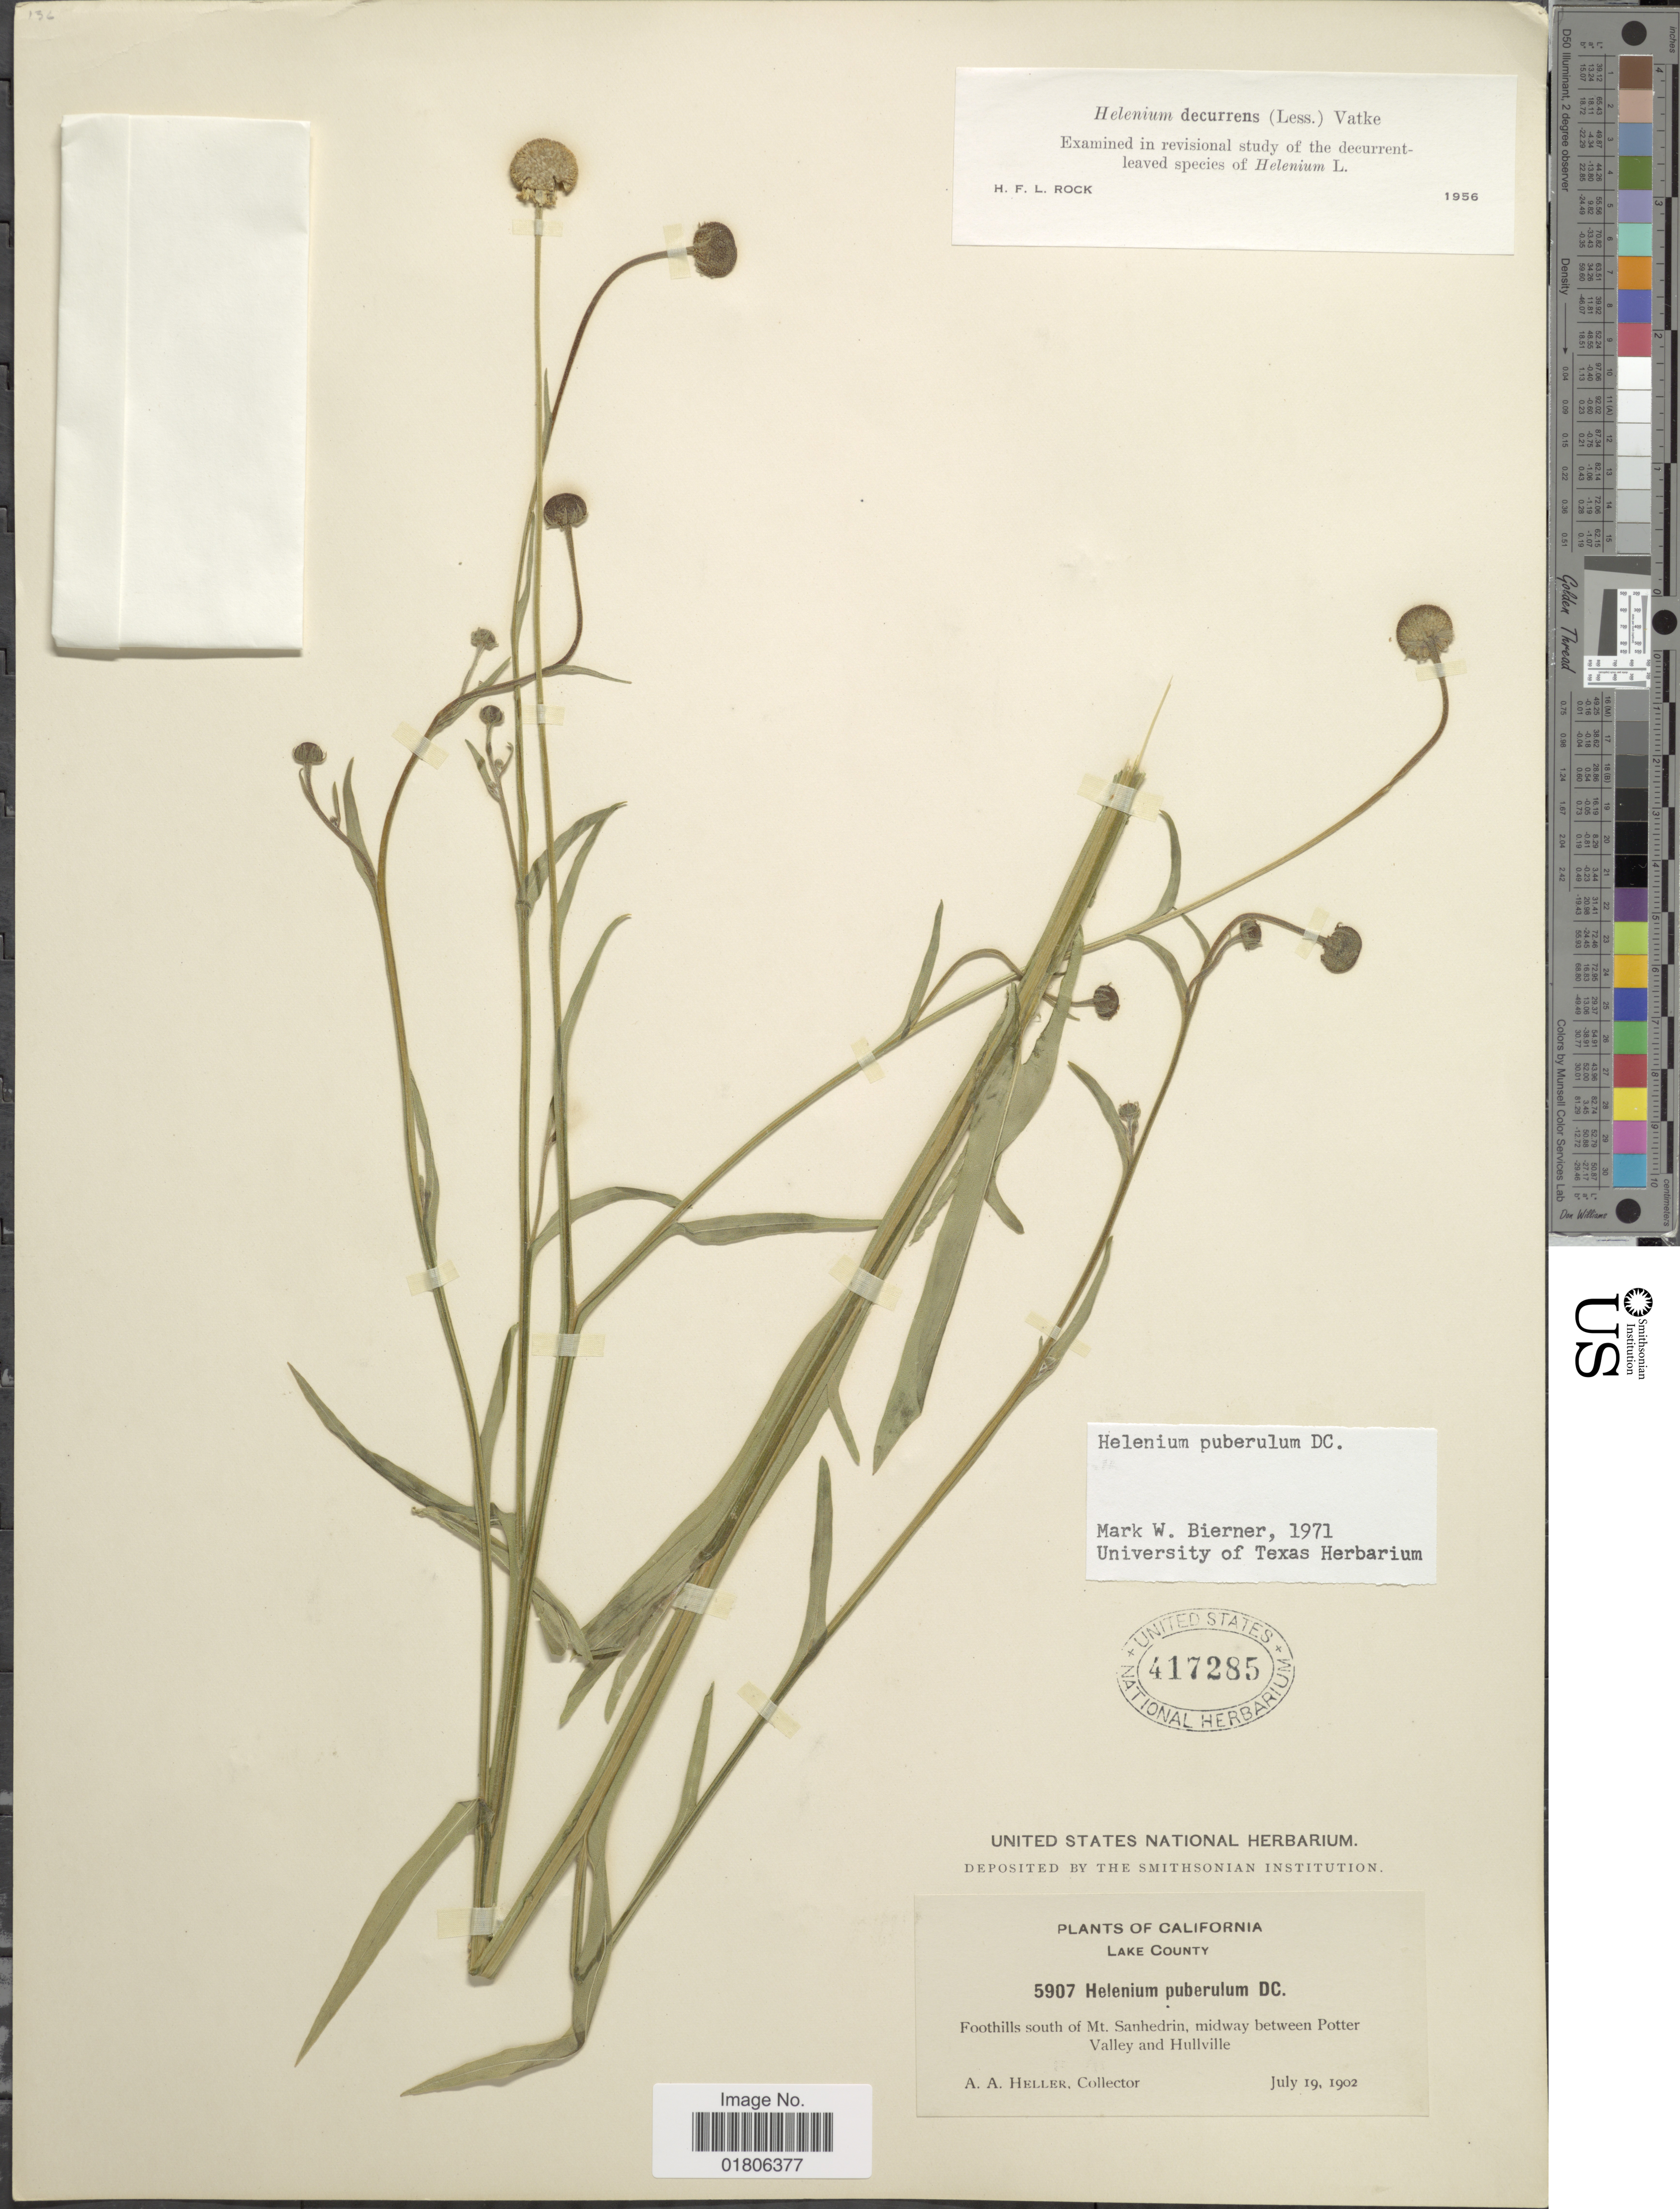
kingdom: Plantae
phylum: Tracheophyta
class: Magnoliopsida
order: Asterales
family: Asteraceae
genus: Helenium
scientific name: Helenium pinnatifidum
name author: (Schwein. ex Nutt.) Rydb.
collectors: A. A. Heller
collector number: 5907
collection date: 1902-07-19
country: United States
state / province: California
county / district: Lake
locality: Lake County, Foothills south of Mt Sanhedrin, midway between Potter Valley and Hullville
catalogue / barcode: US 417285